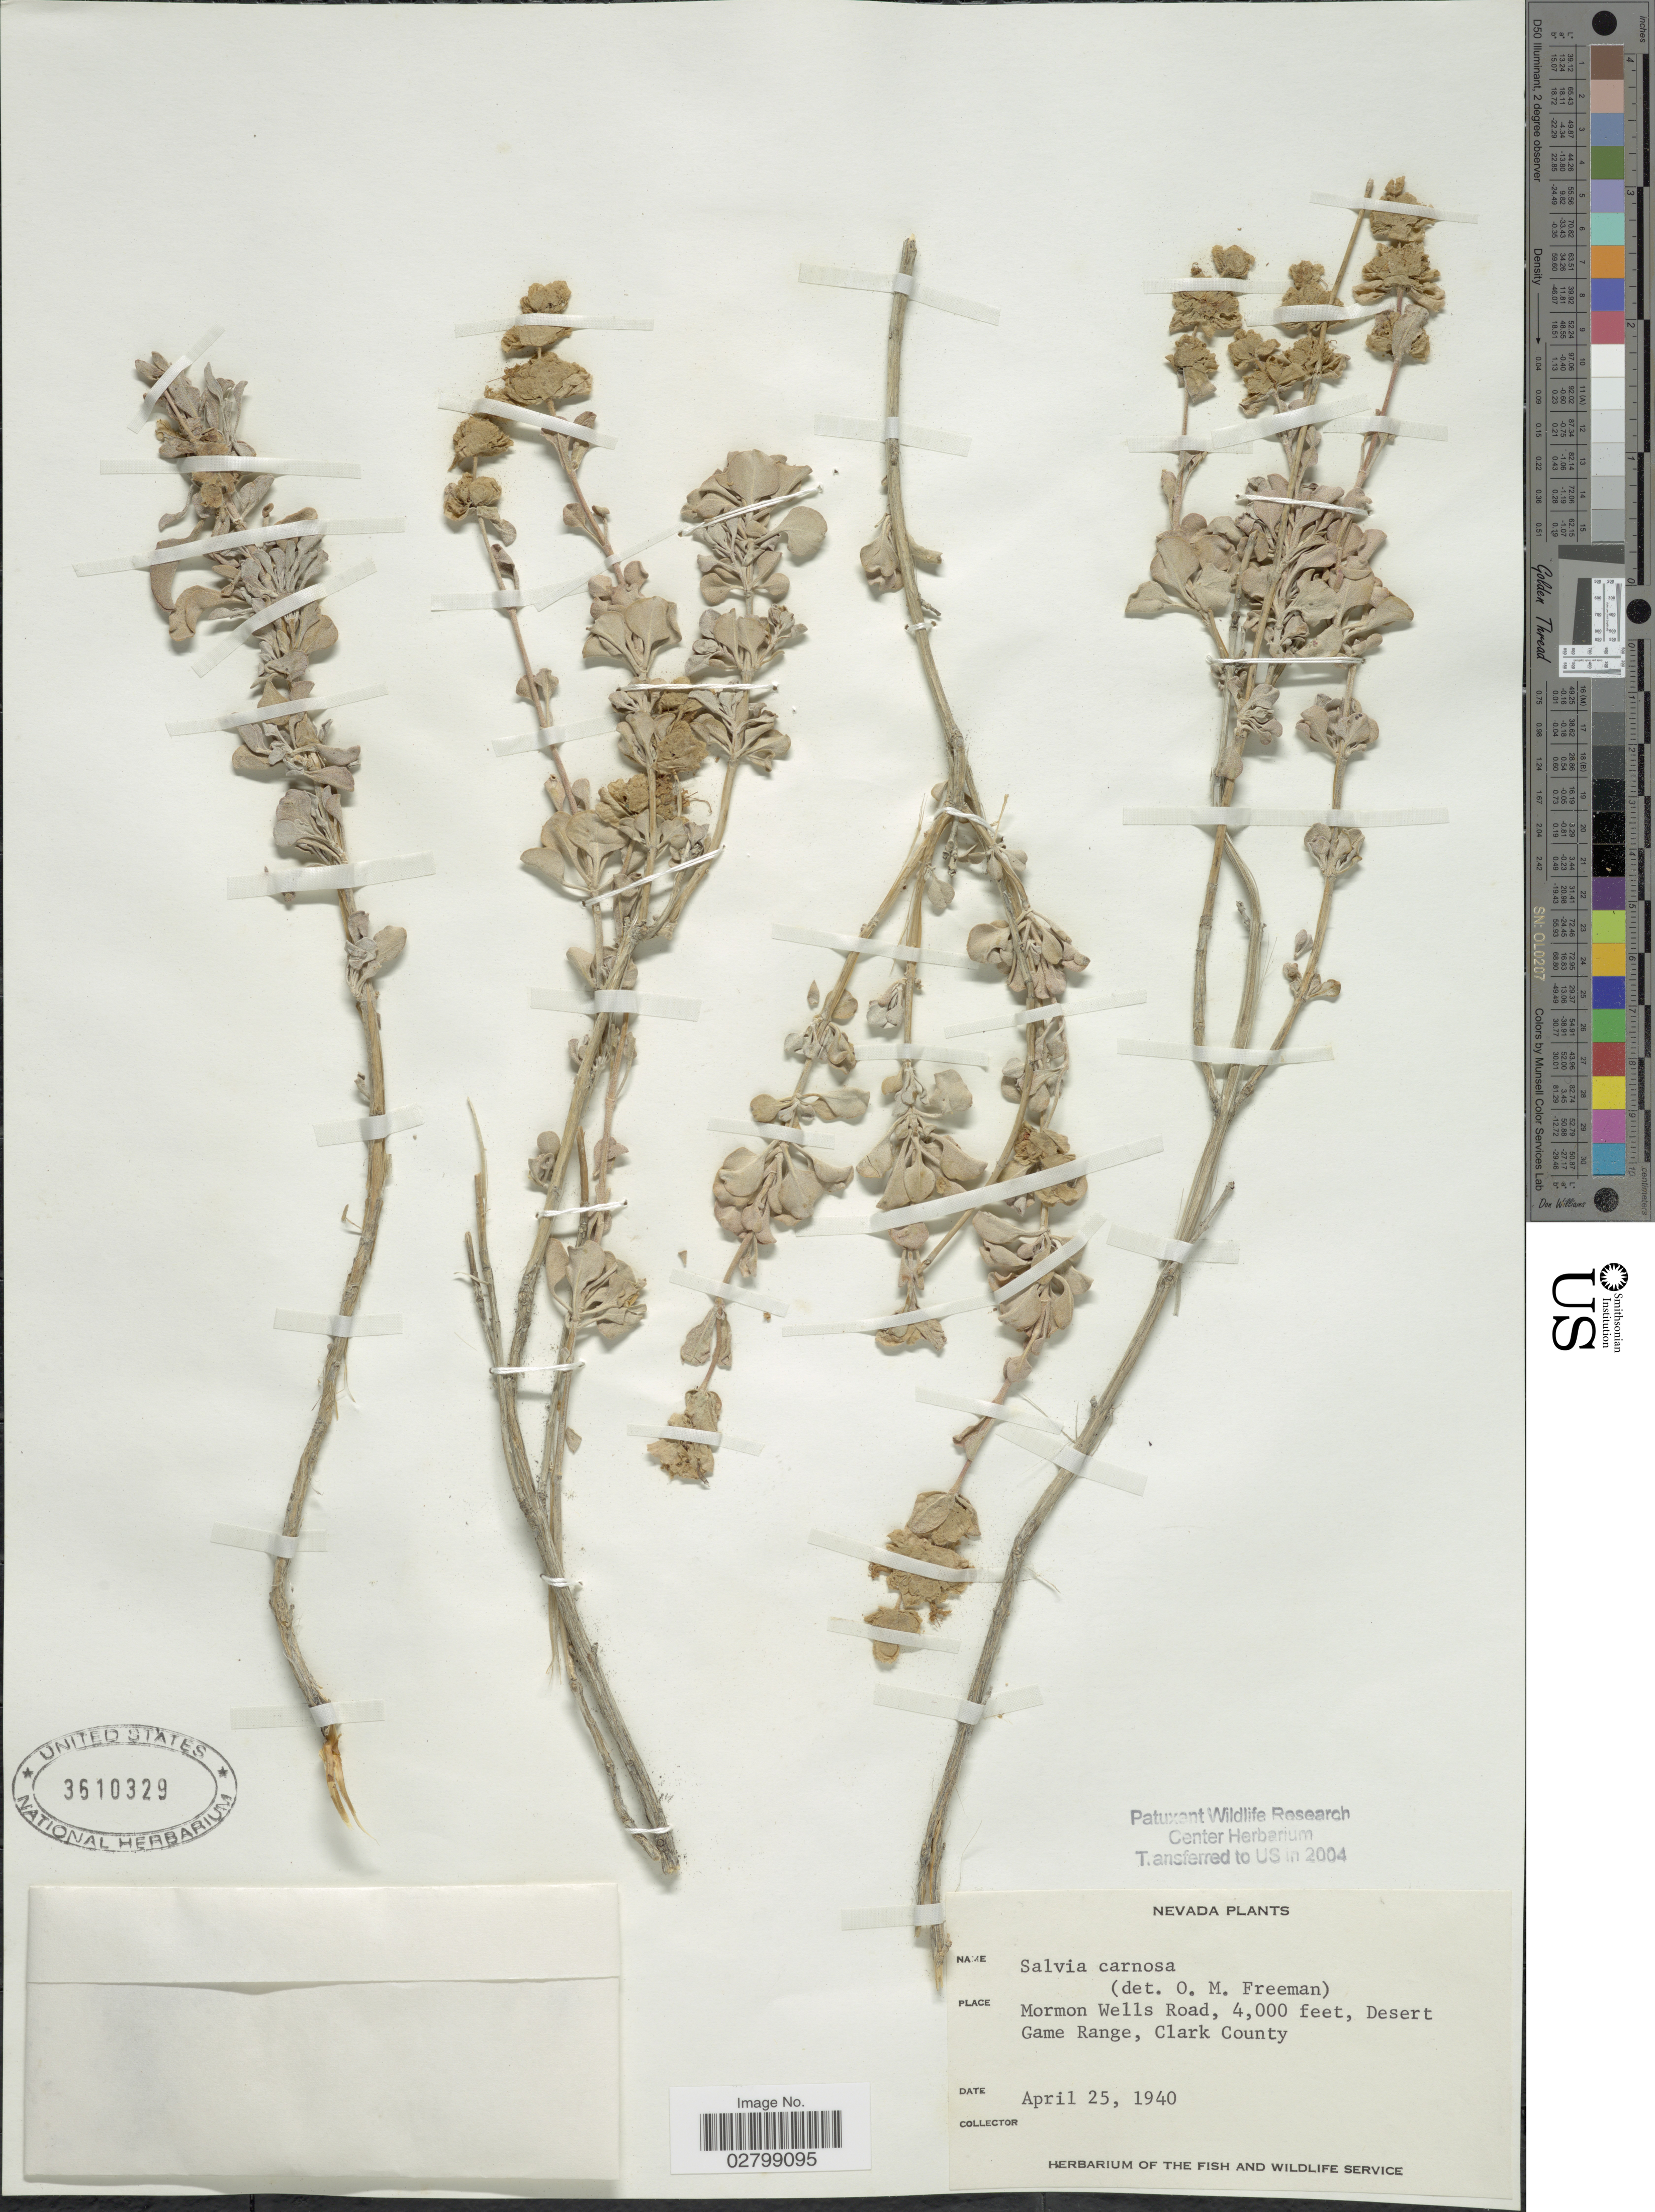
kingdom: Plantae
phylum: Tracheophyta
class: Magnoliopsida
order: Lamiales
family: Lamiaceae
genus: Salvia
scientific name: Salvia carnosa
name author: Douglas ex Greene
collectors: U.S. Fish and Wildlife Service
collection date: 1940-04-25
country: United States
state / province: Nevada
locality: Mormon Wells Road, Desert Game Range, Clark County.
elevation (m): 1219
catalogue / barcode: US 3610329